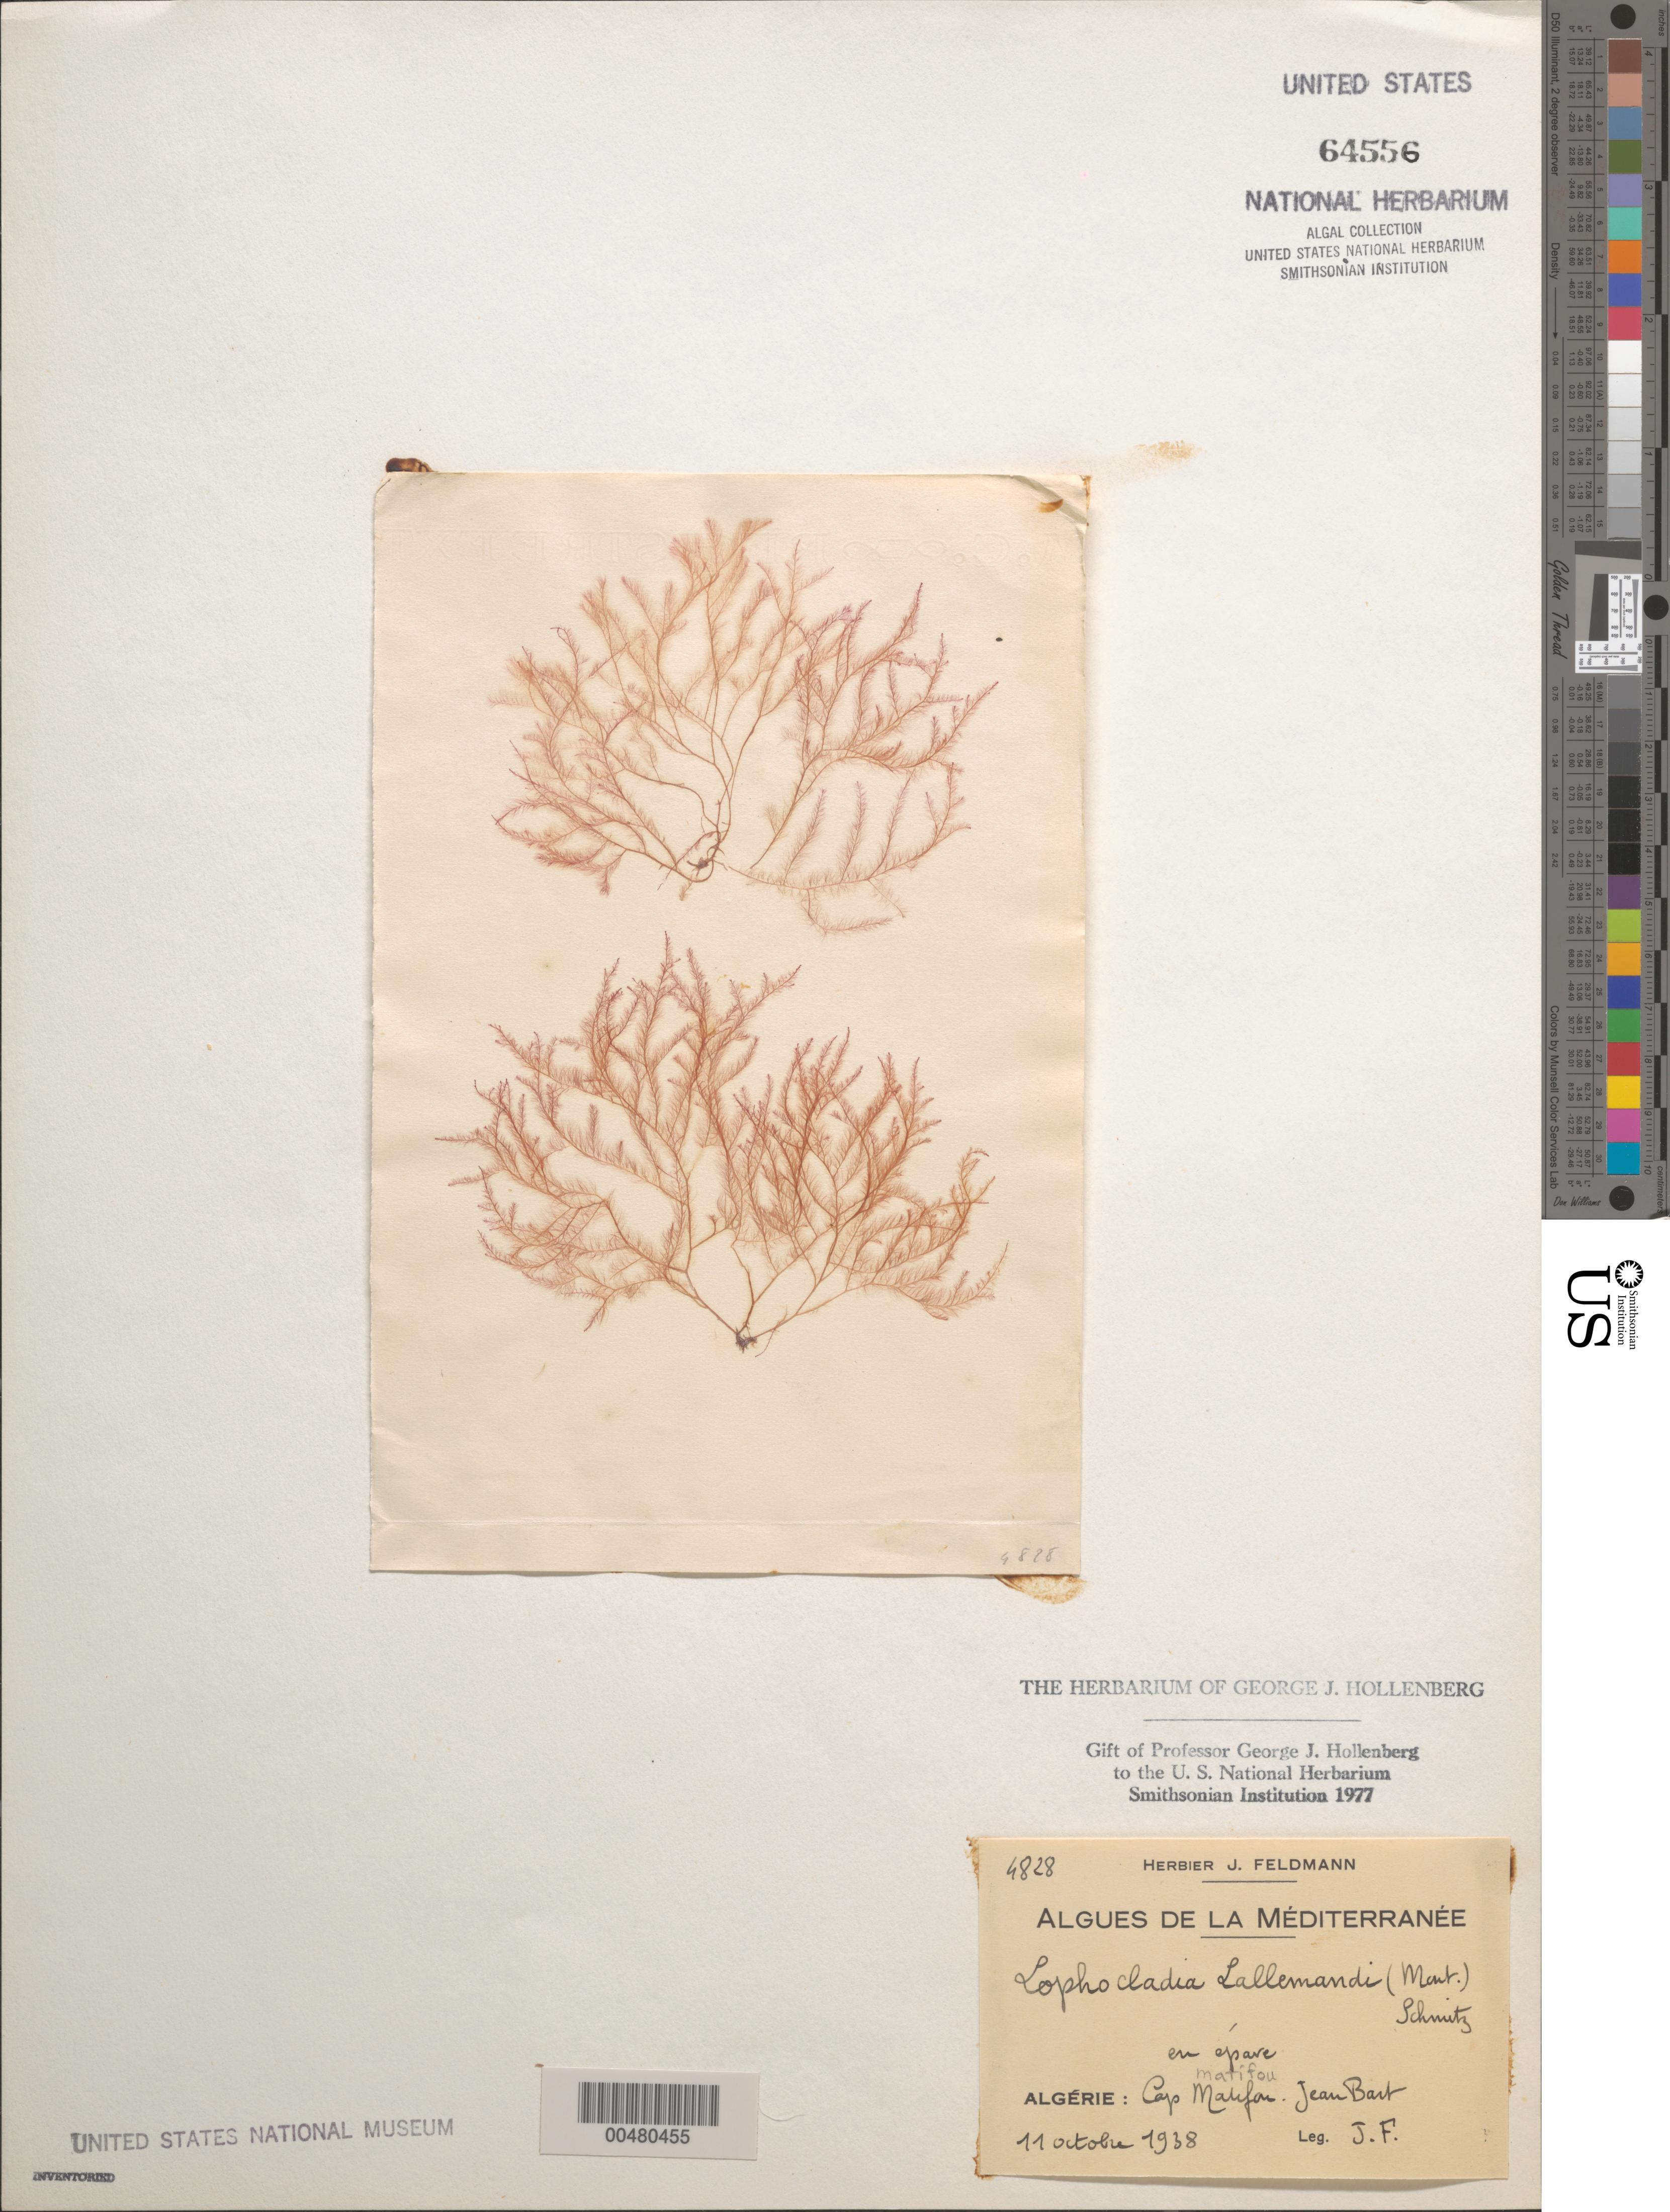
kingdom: Plantae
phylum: Rhodophyta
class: Florideophyceae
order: Ceramiales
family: Rhodomelaceae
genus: Lophocladia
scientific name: Lophocladia lallemandi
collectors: J. Feldmann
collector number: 4828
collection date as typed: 11 Oct 1938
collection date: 1938-10-11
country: Algeria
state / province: Alger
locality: Cape Matifou, Jean-Bart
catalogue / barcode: US 64556